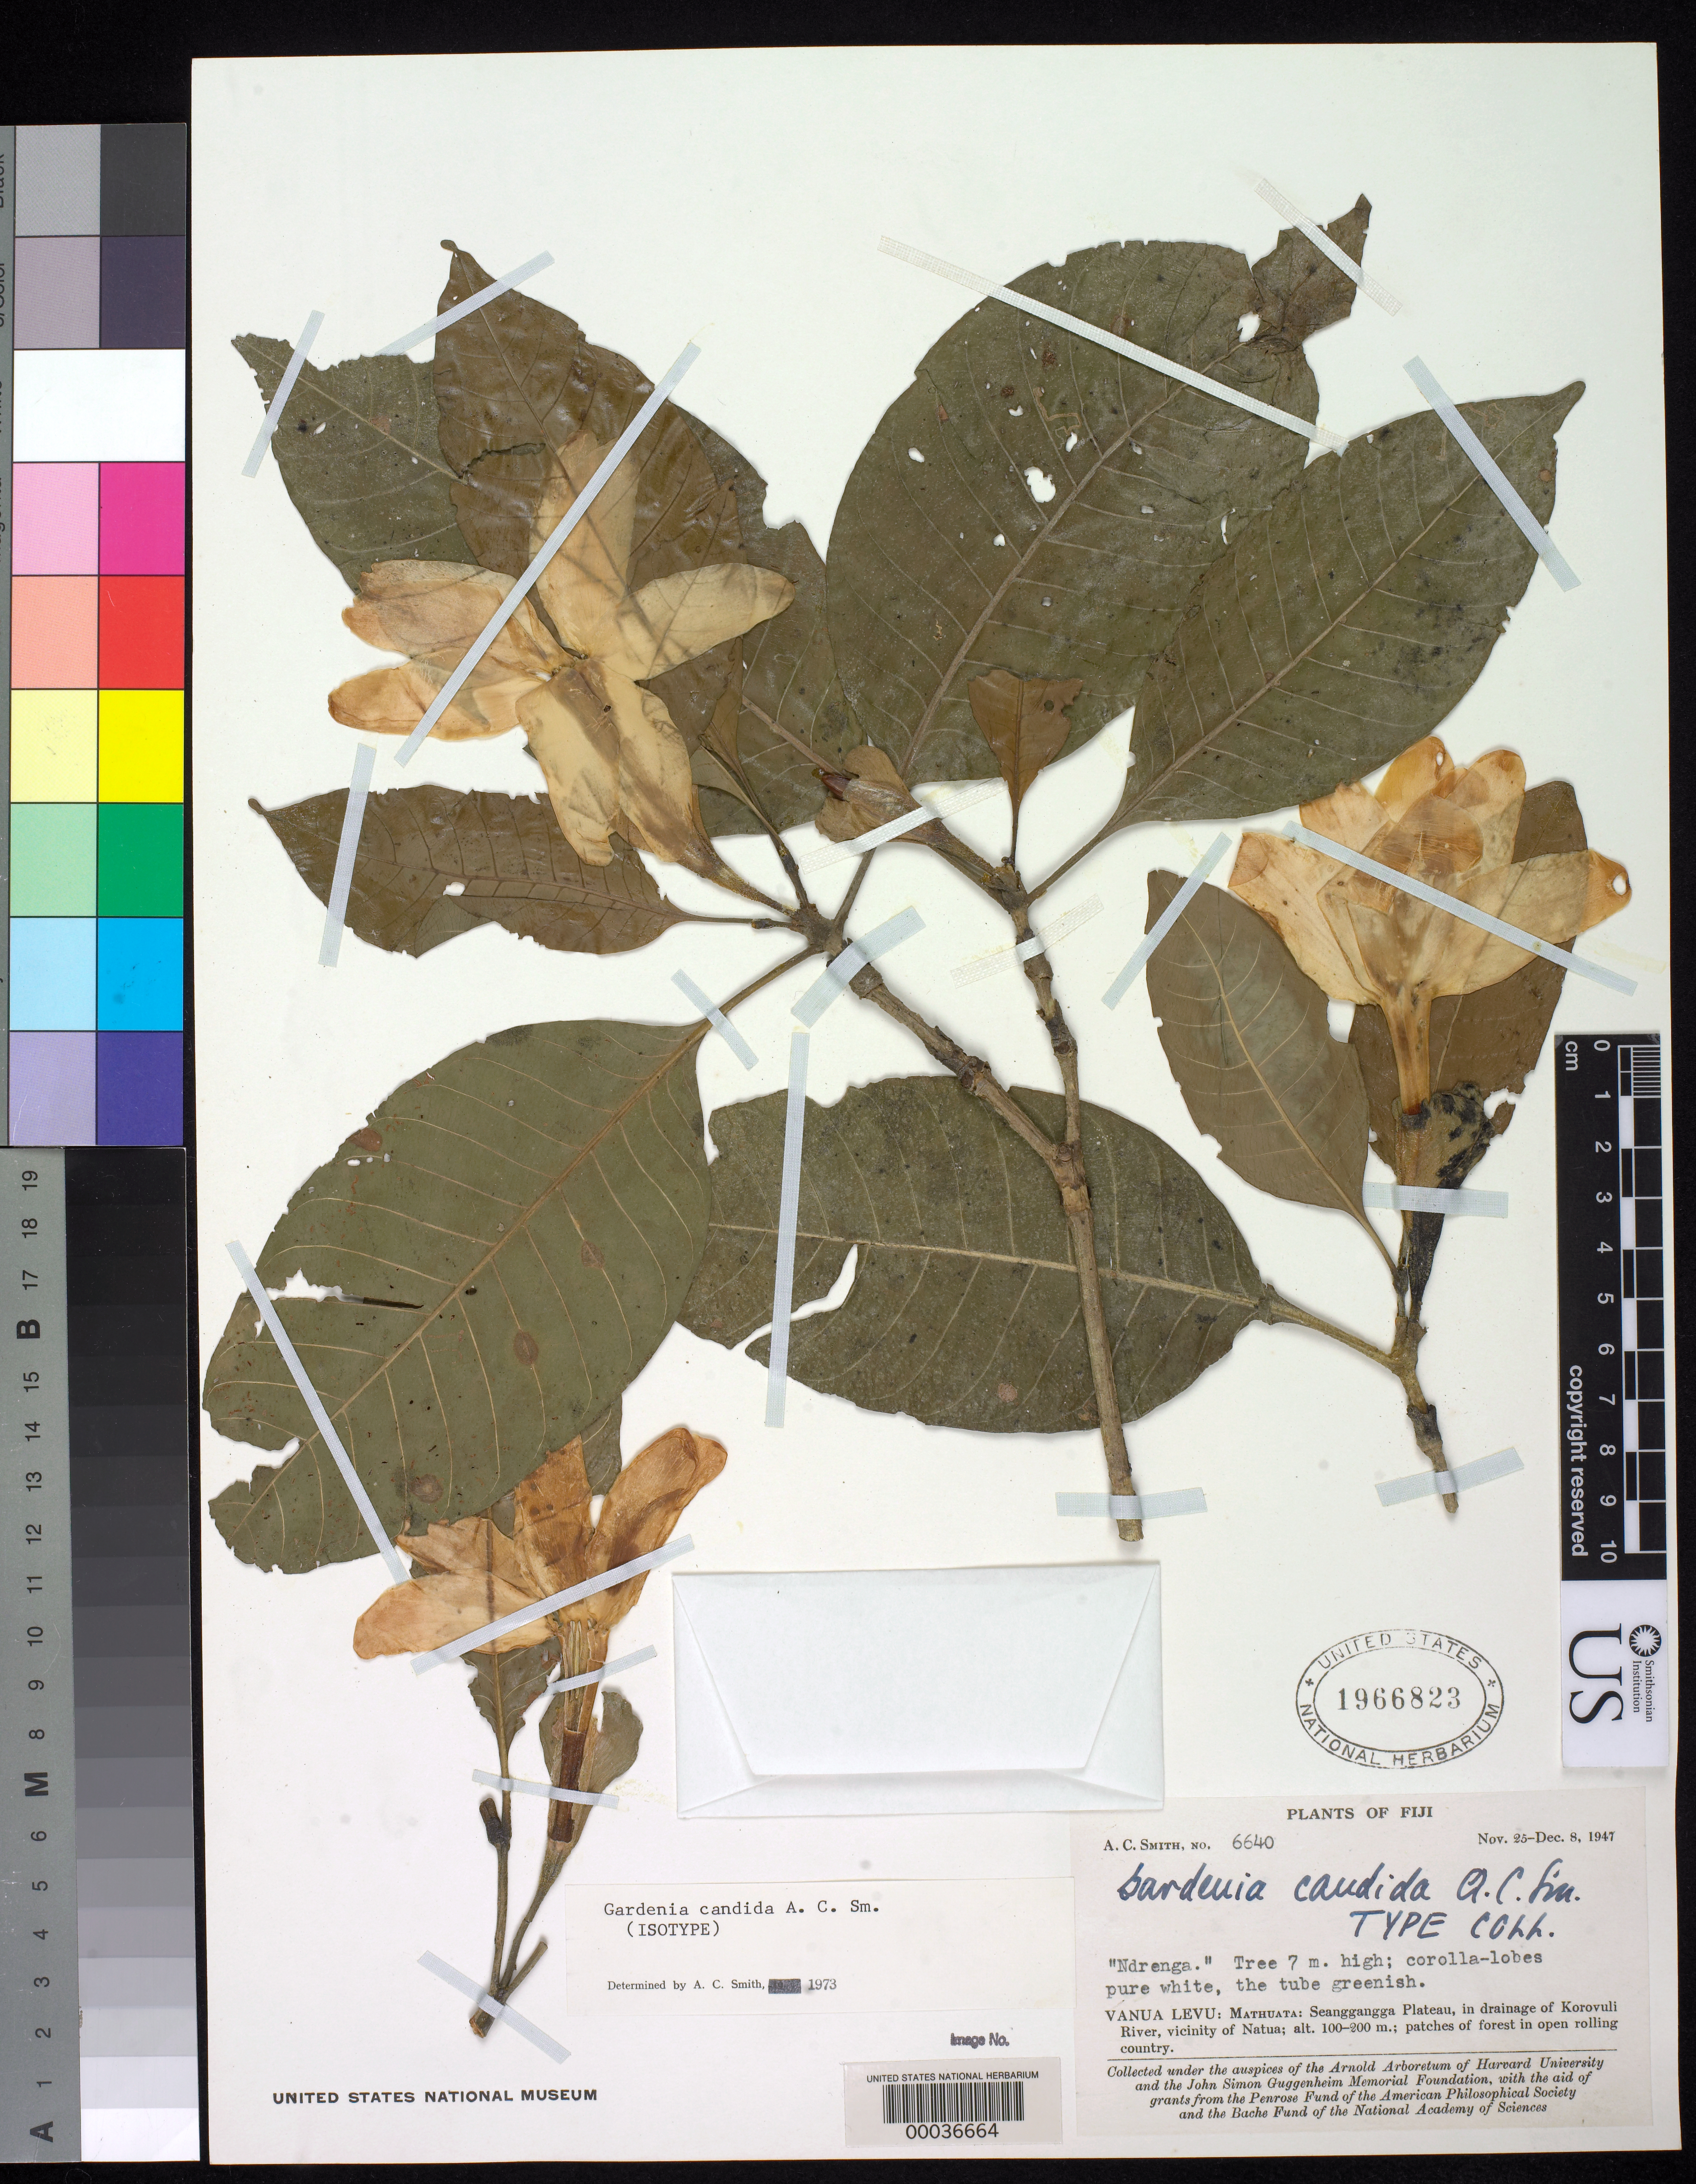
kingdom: Plantae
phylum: Tracheophyta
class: Magnoliopsida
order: Gentianales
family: Rubiaceae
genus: Gardenia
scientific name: Gardenia candida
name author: A.C. Sm.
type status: Isotype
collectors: A. C. Smith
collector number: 6640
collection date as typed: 25 Nov 1947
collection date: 1947-11-25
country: Fiji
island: Macuata-i-wai [Mathuata-i-wai]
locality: Mathuata, Seang Gangga plateau, Korovuli River, vicinity of Natua. [Vanua Levu Group]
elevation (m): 100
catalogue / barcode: US 1966823